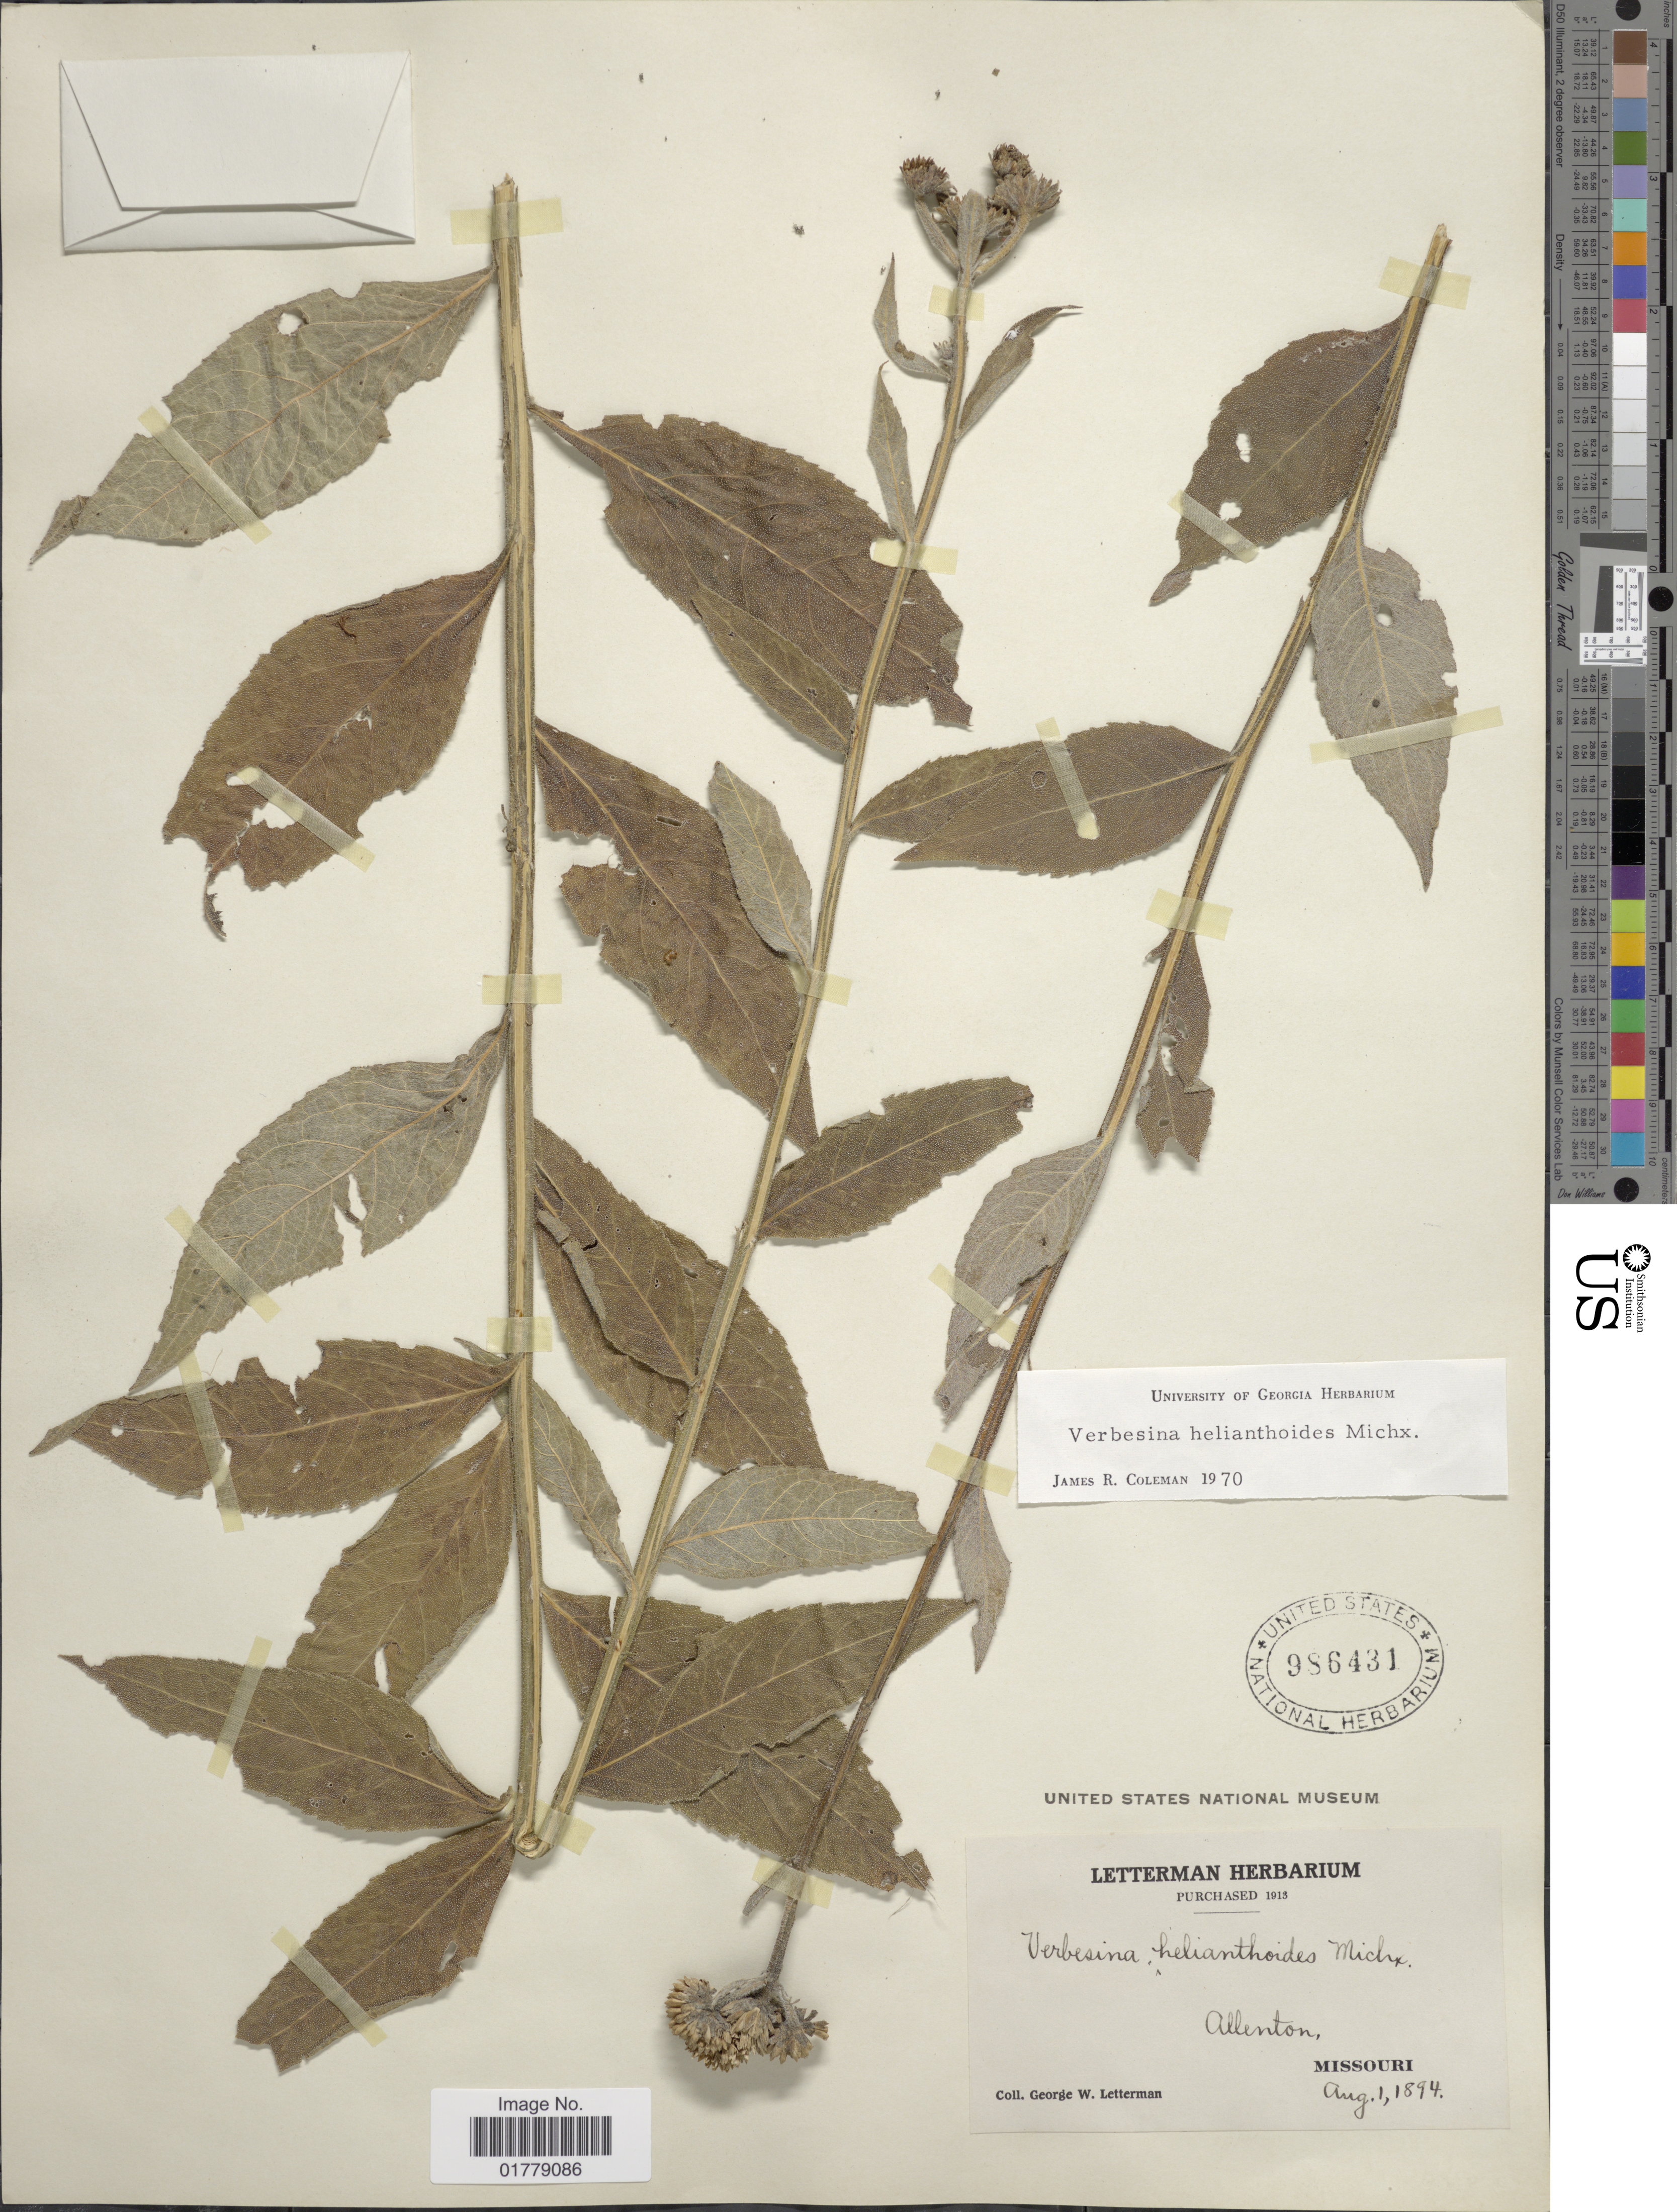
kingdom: Plantae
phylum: Tracheophyta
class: Magnoliopsida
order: Asterales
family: Asteraceae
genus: Verbesina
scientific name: Verbesina helianthoides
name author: Hook. & Arn. in Hook.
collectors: G. W. Letterman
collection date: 1894-08-01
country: United States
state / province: Missouri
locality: Allenton, Missouri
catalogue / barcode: US 986431